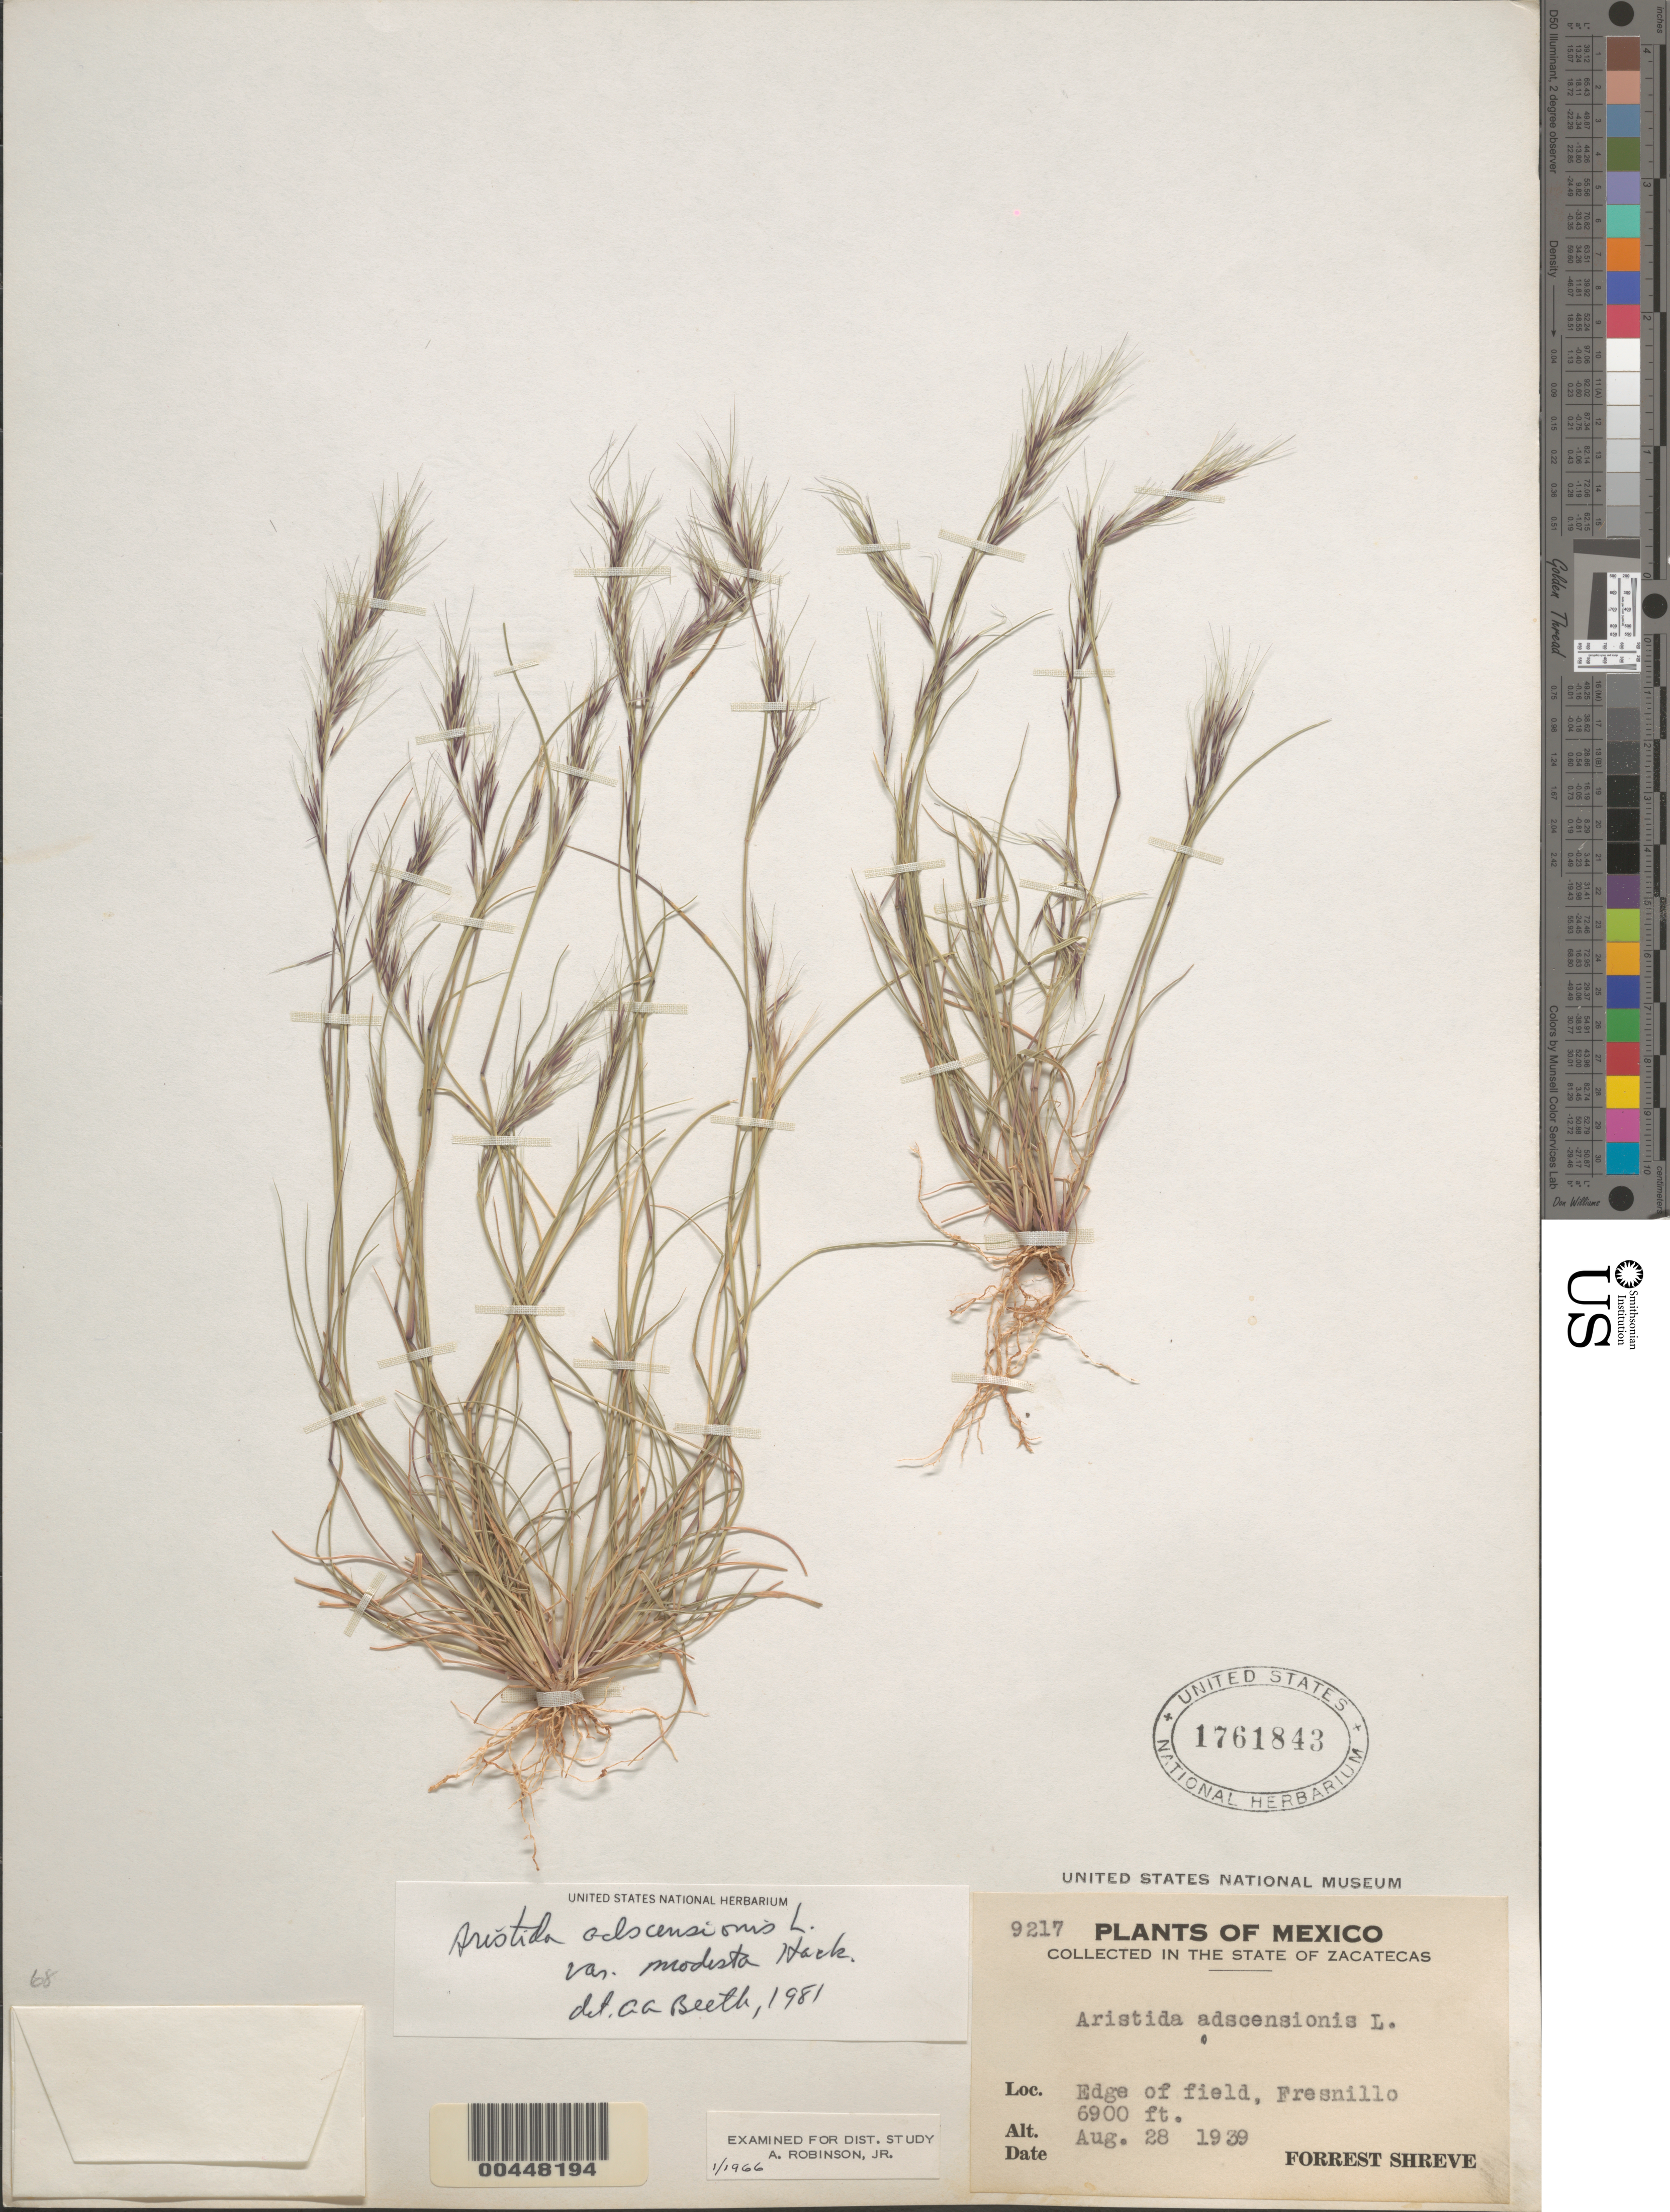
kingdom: Plantae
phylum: Tracheophyta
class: Liliopsida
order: Poales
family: Poaceae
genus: Aristida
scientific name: Aristida adscensionis var. modesta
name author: Hack. in Stuck.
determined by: Beetle, O. A.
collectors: F. Shreve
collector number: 9217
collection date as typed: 28 Aug 1939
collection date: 1939-08-28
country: Mexico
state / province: Zacatecas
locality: Edge of field, Fresnillo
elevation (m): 2103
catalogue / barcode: US 1761843